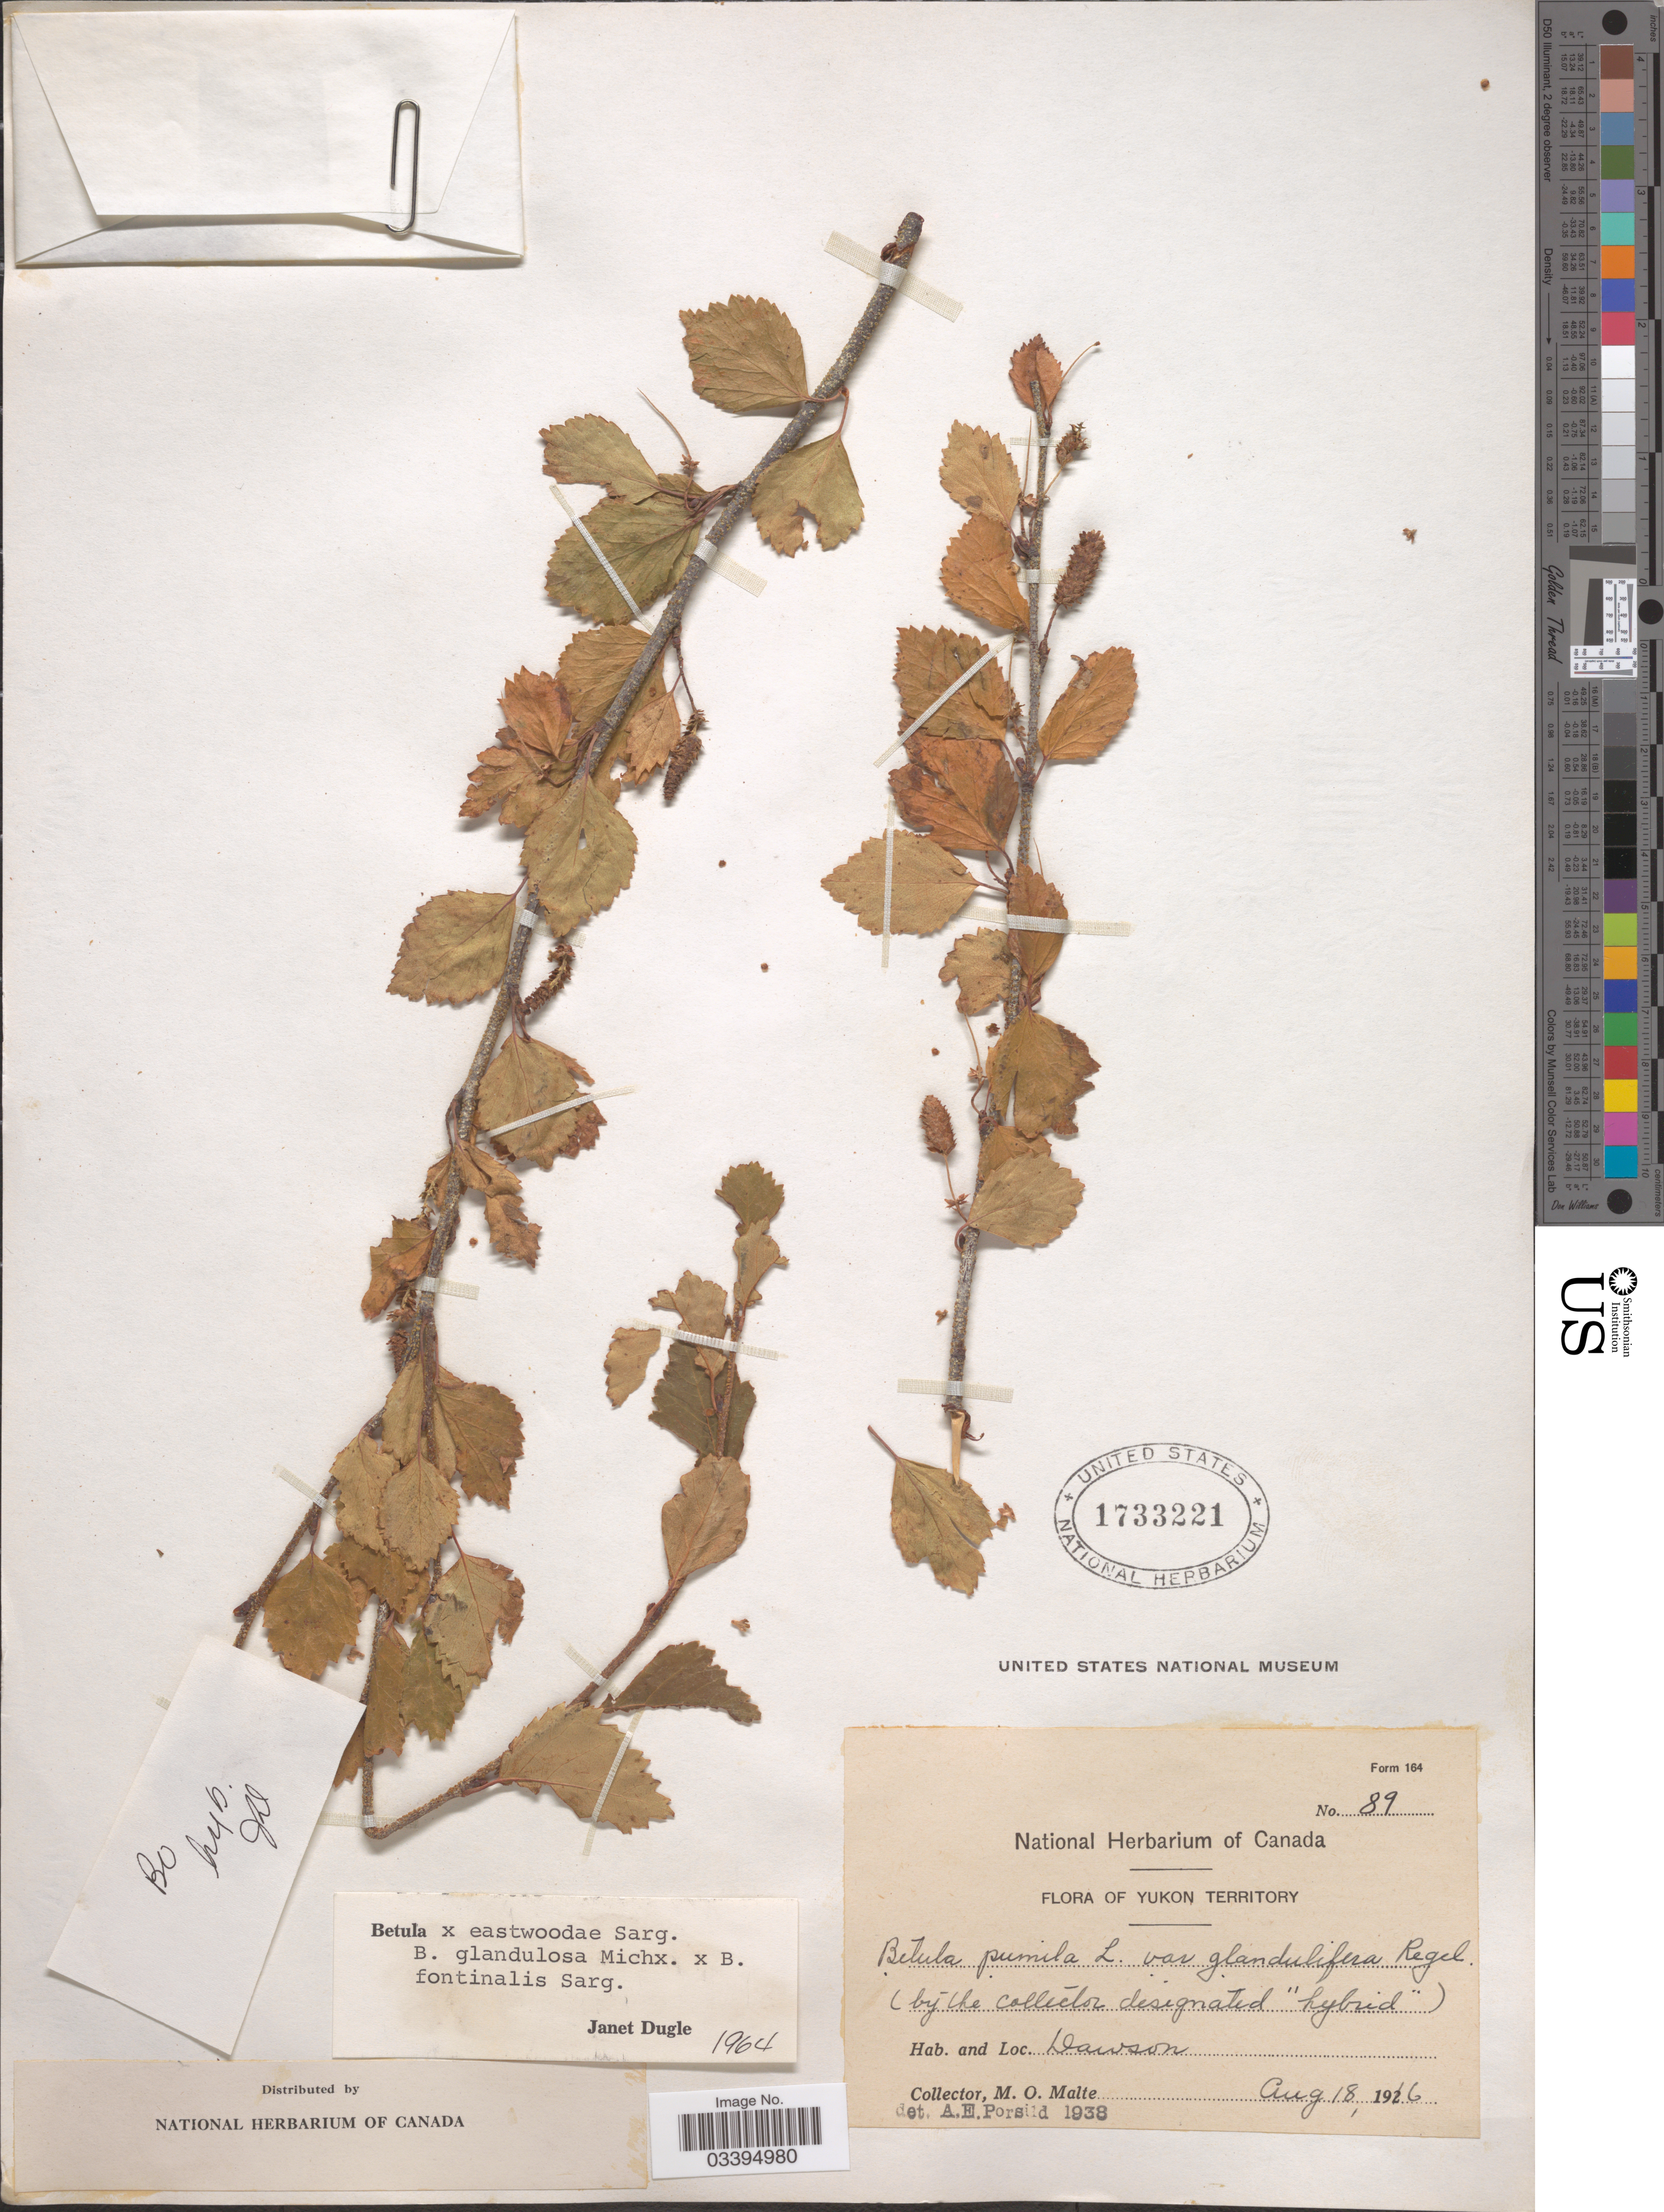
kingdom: Plantae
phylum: Tracheophyta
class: Magnoliopsida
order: Fagales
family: Betulaceae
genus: Betula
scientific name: Betula eastwoodae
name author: Sarg.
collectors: M. O. Malte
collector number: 89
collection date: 1916-08-18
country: Canada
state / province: Yukon Territory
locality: Dawson.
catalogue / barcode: US 1733221